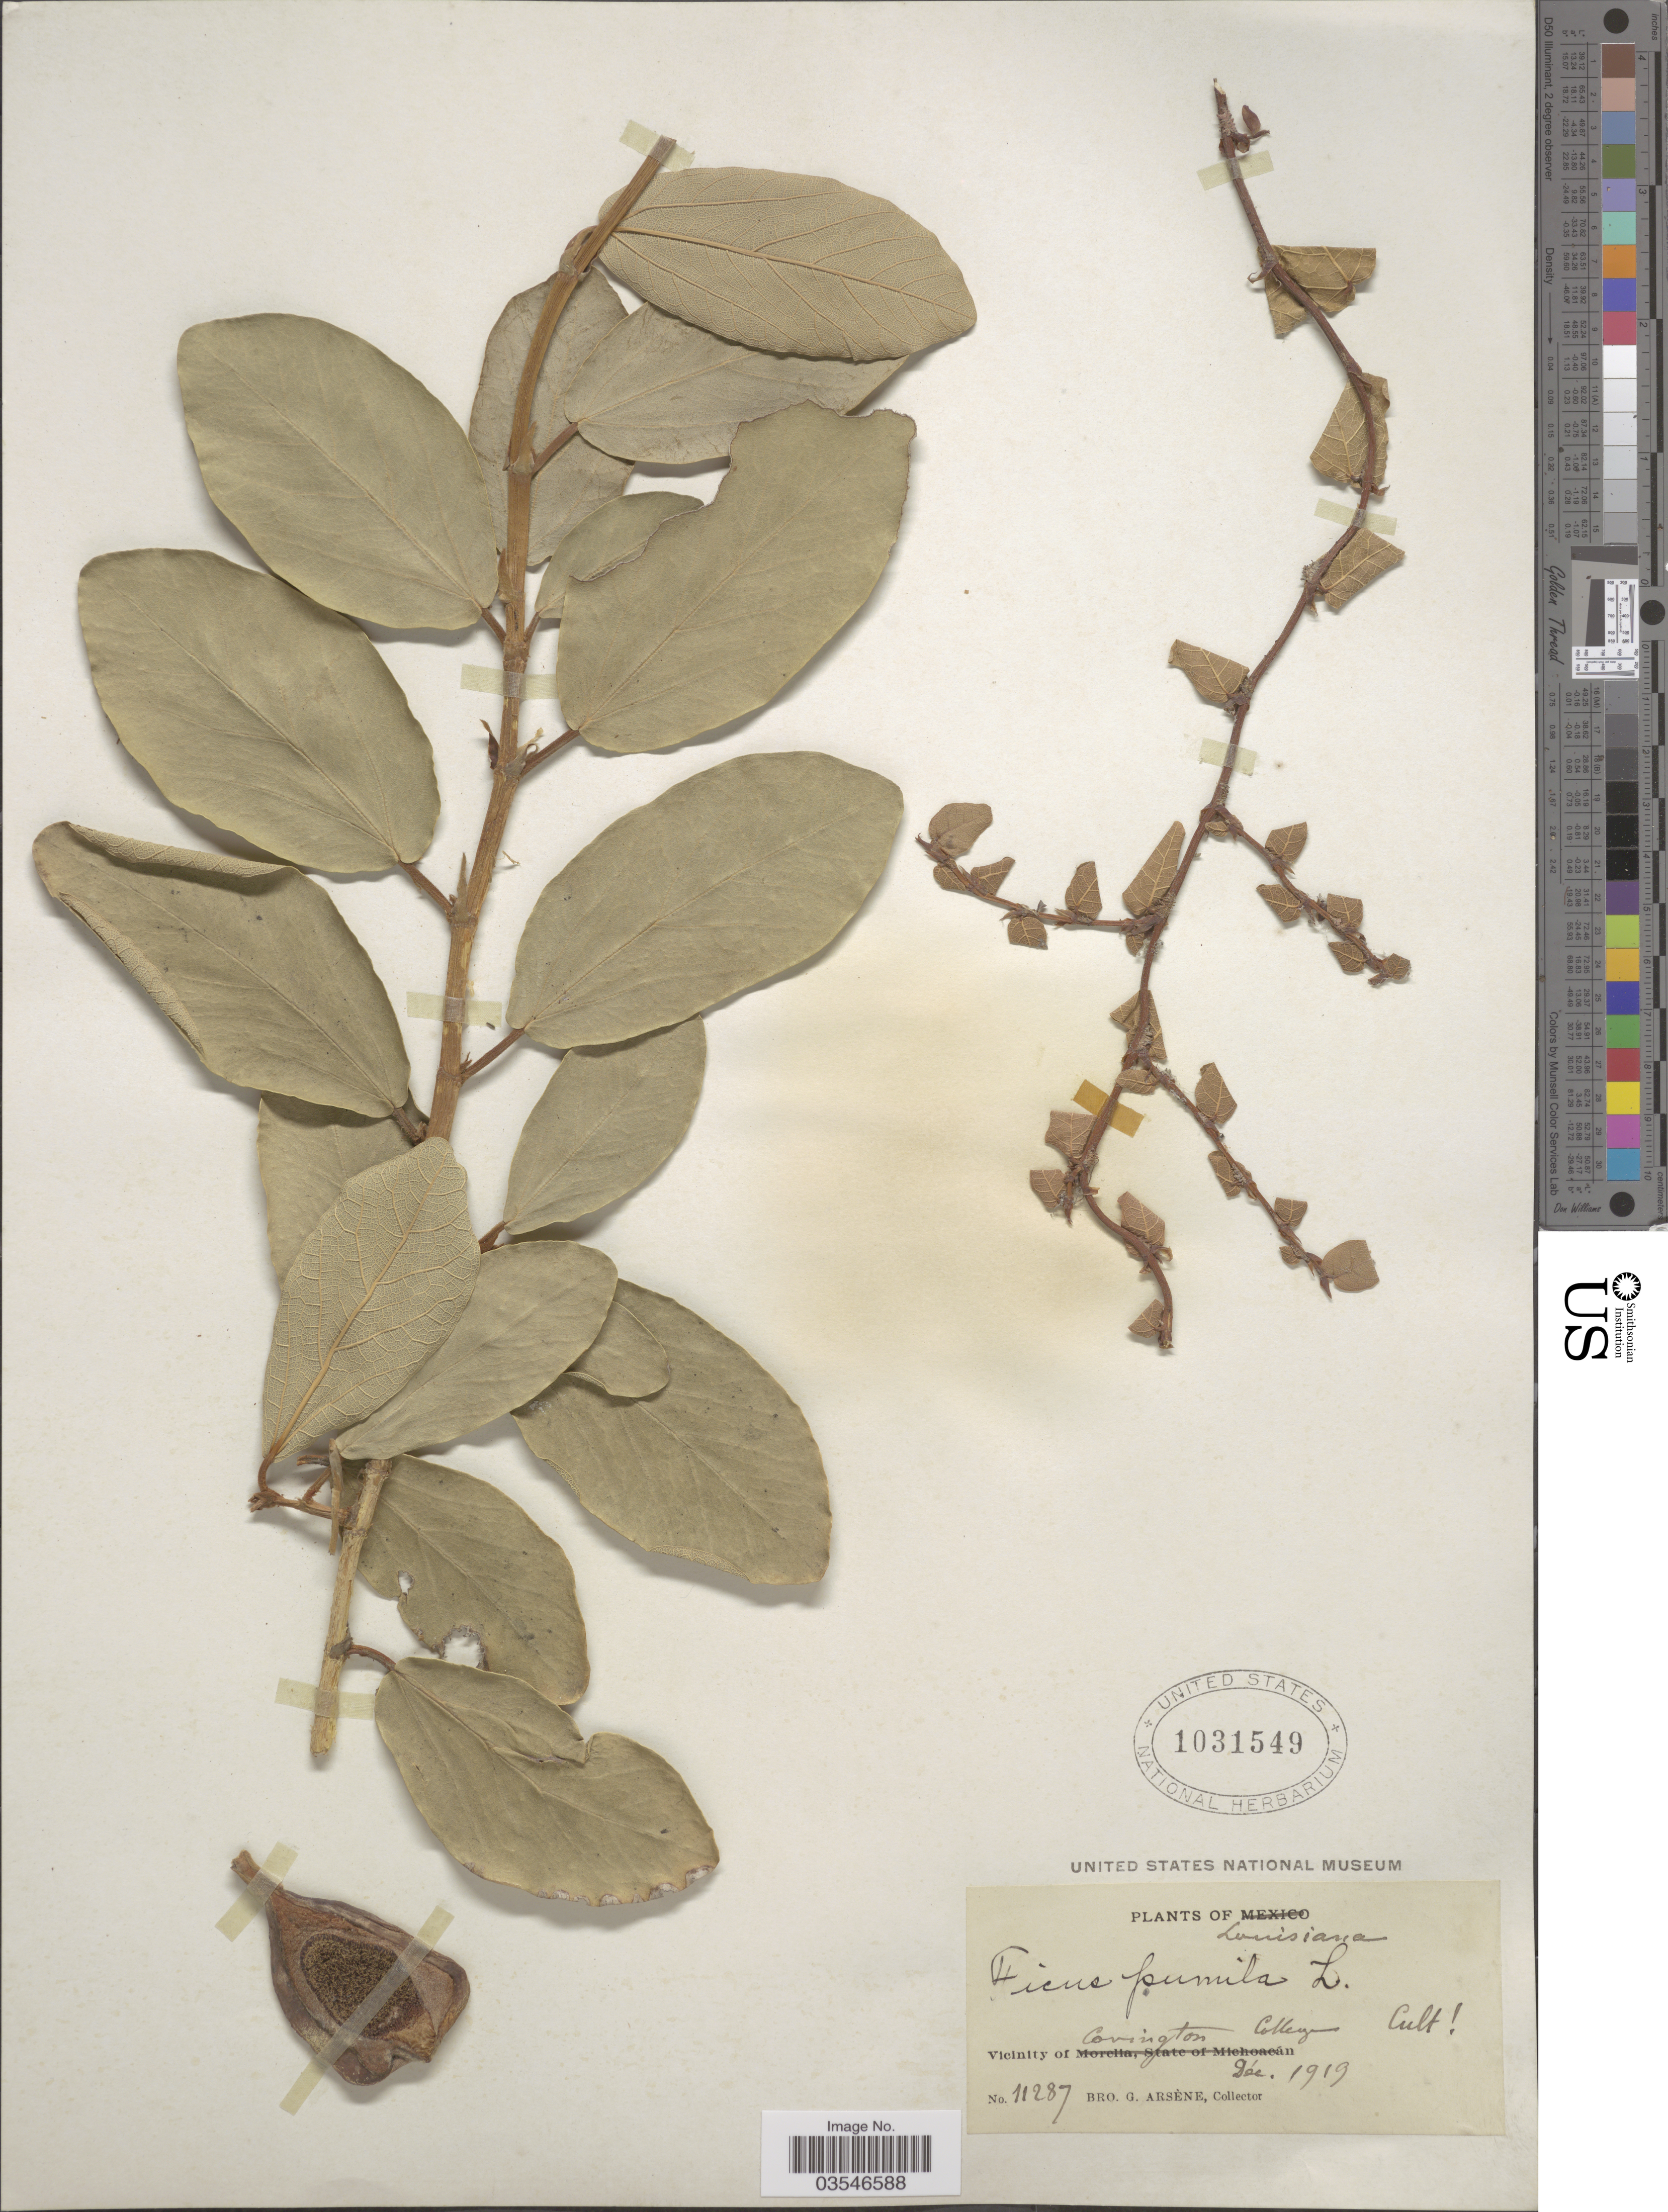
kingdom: Plantae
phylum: Tracheophyta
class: Magnoliopsida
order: Rosales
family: Moraceae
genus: Ficus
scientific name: Ficus pumila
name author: L.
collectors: Bro. G. Arsène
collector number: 11287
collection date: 1919-12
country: United States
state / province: Louisiana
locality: Vicinity of Covington College.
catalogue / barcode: US 1031549